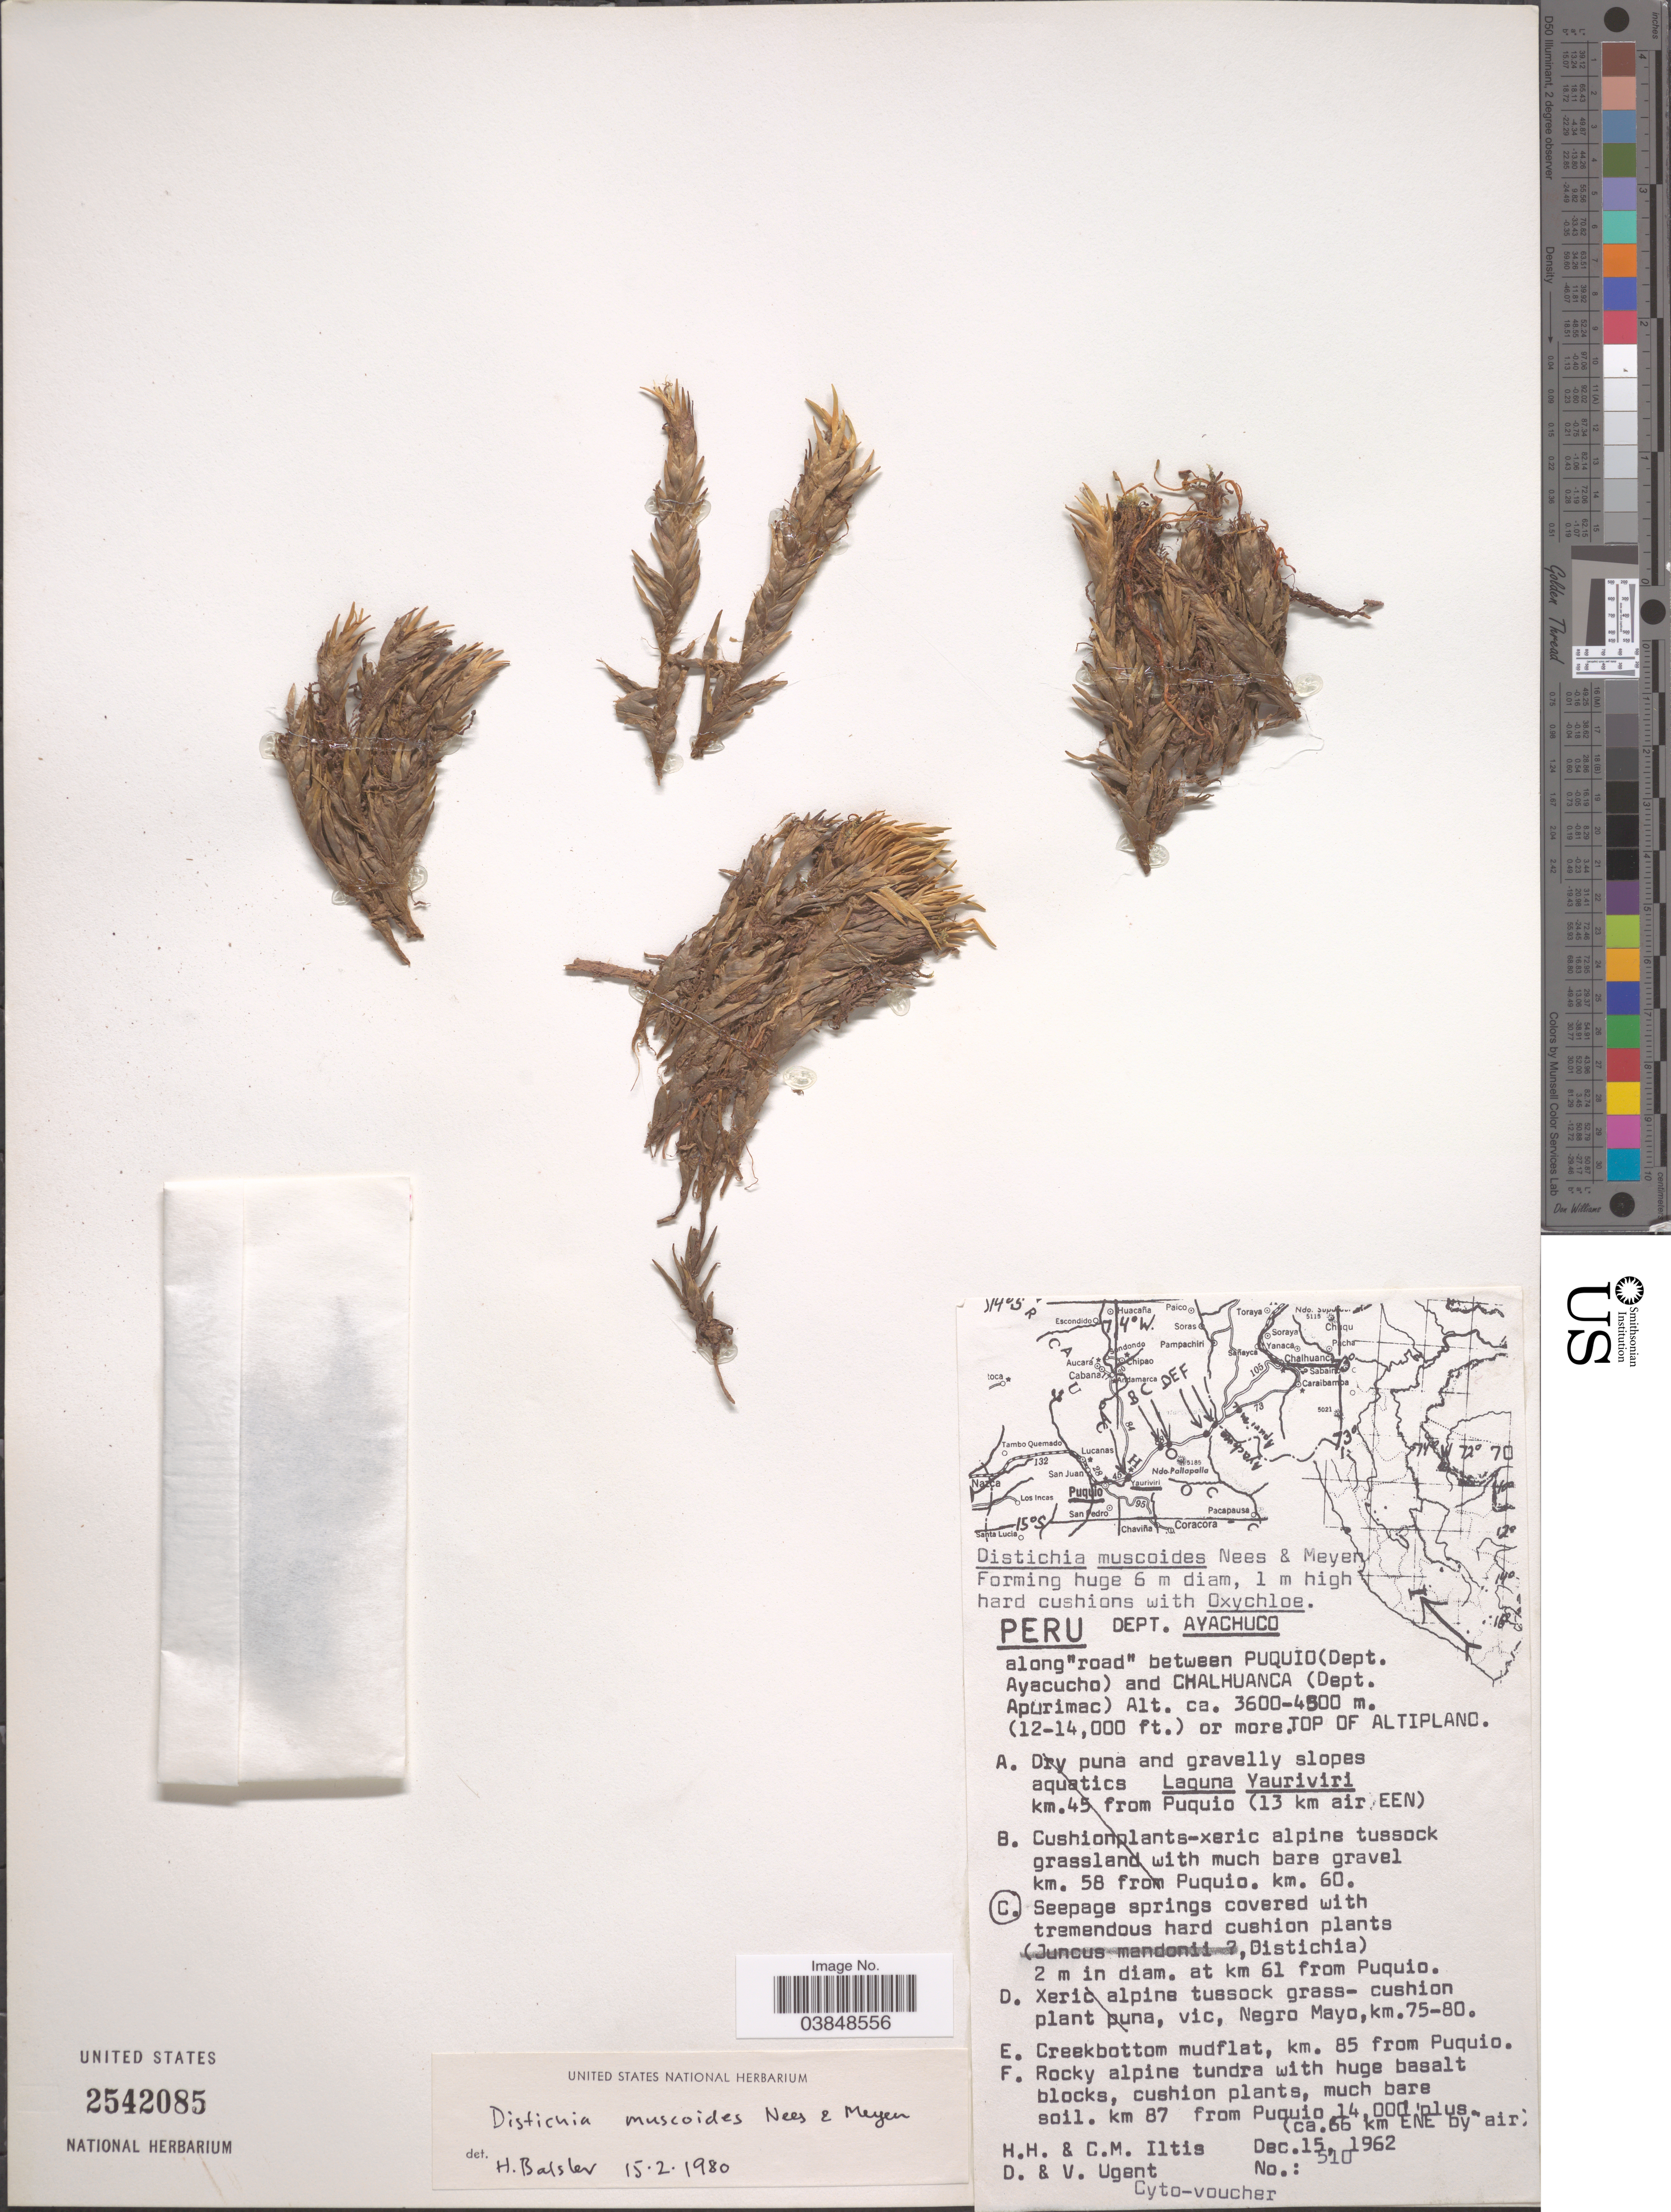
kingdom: Plantae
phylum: Tracheophyta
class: Liliopsida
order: Poales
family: Juncaceae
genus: Distichia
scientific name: Distichia muscoides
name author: Nees & Meyen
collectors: H. H. Iltis, C. M Iltis, D. Ugent & V. Ugent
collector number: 510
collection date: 1962-12-15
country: Peru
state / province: Ayacucho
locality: Dept. Ayacucho. Along "road" between Puquio(Dept. Ayacucho) and Chalhuanca (Dept. Apurimac). Top of Altiplano. At 61 km from Puquio.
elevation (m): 3600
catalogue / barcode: US 2542085